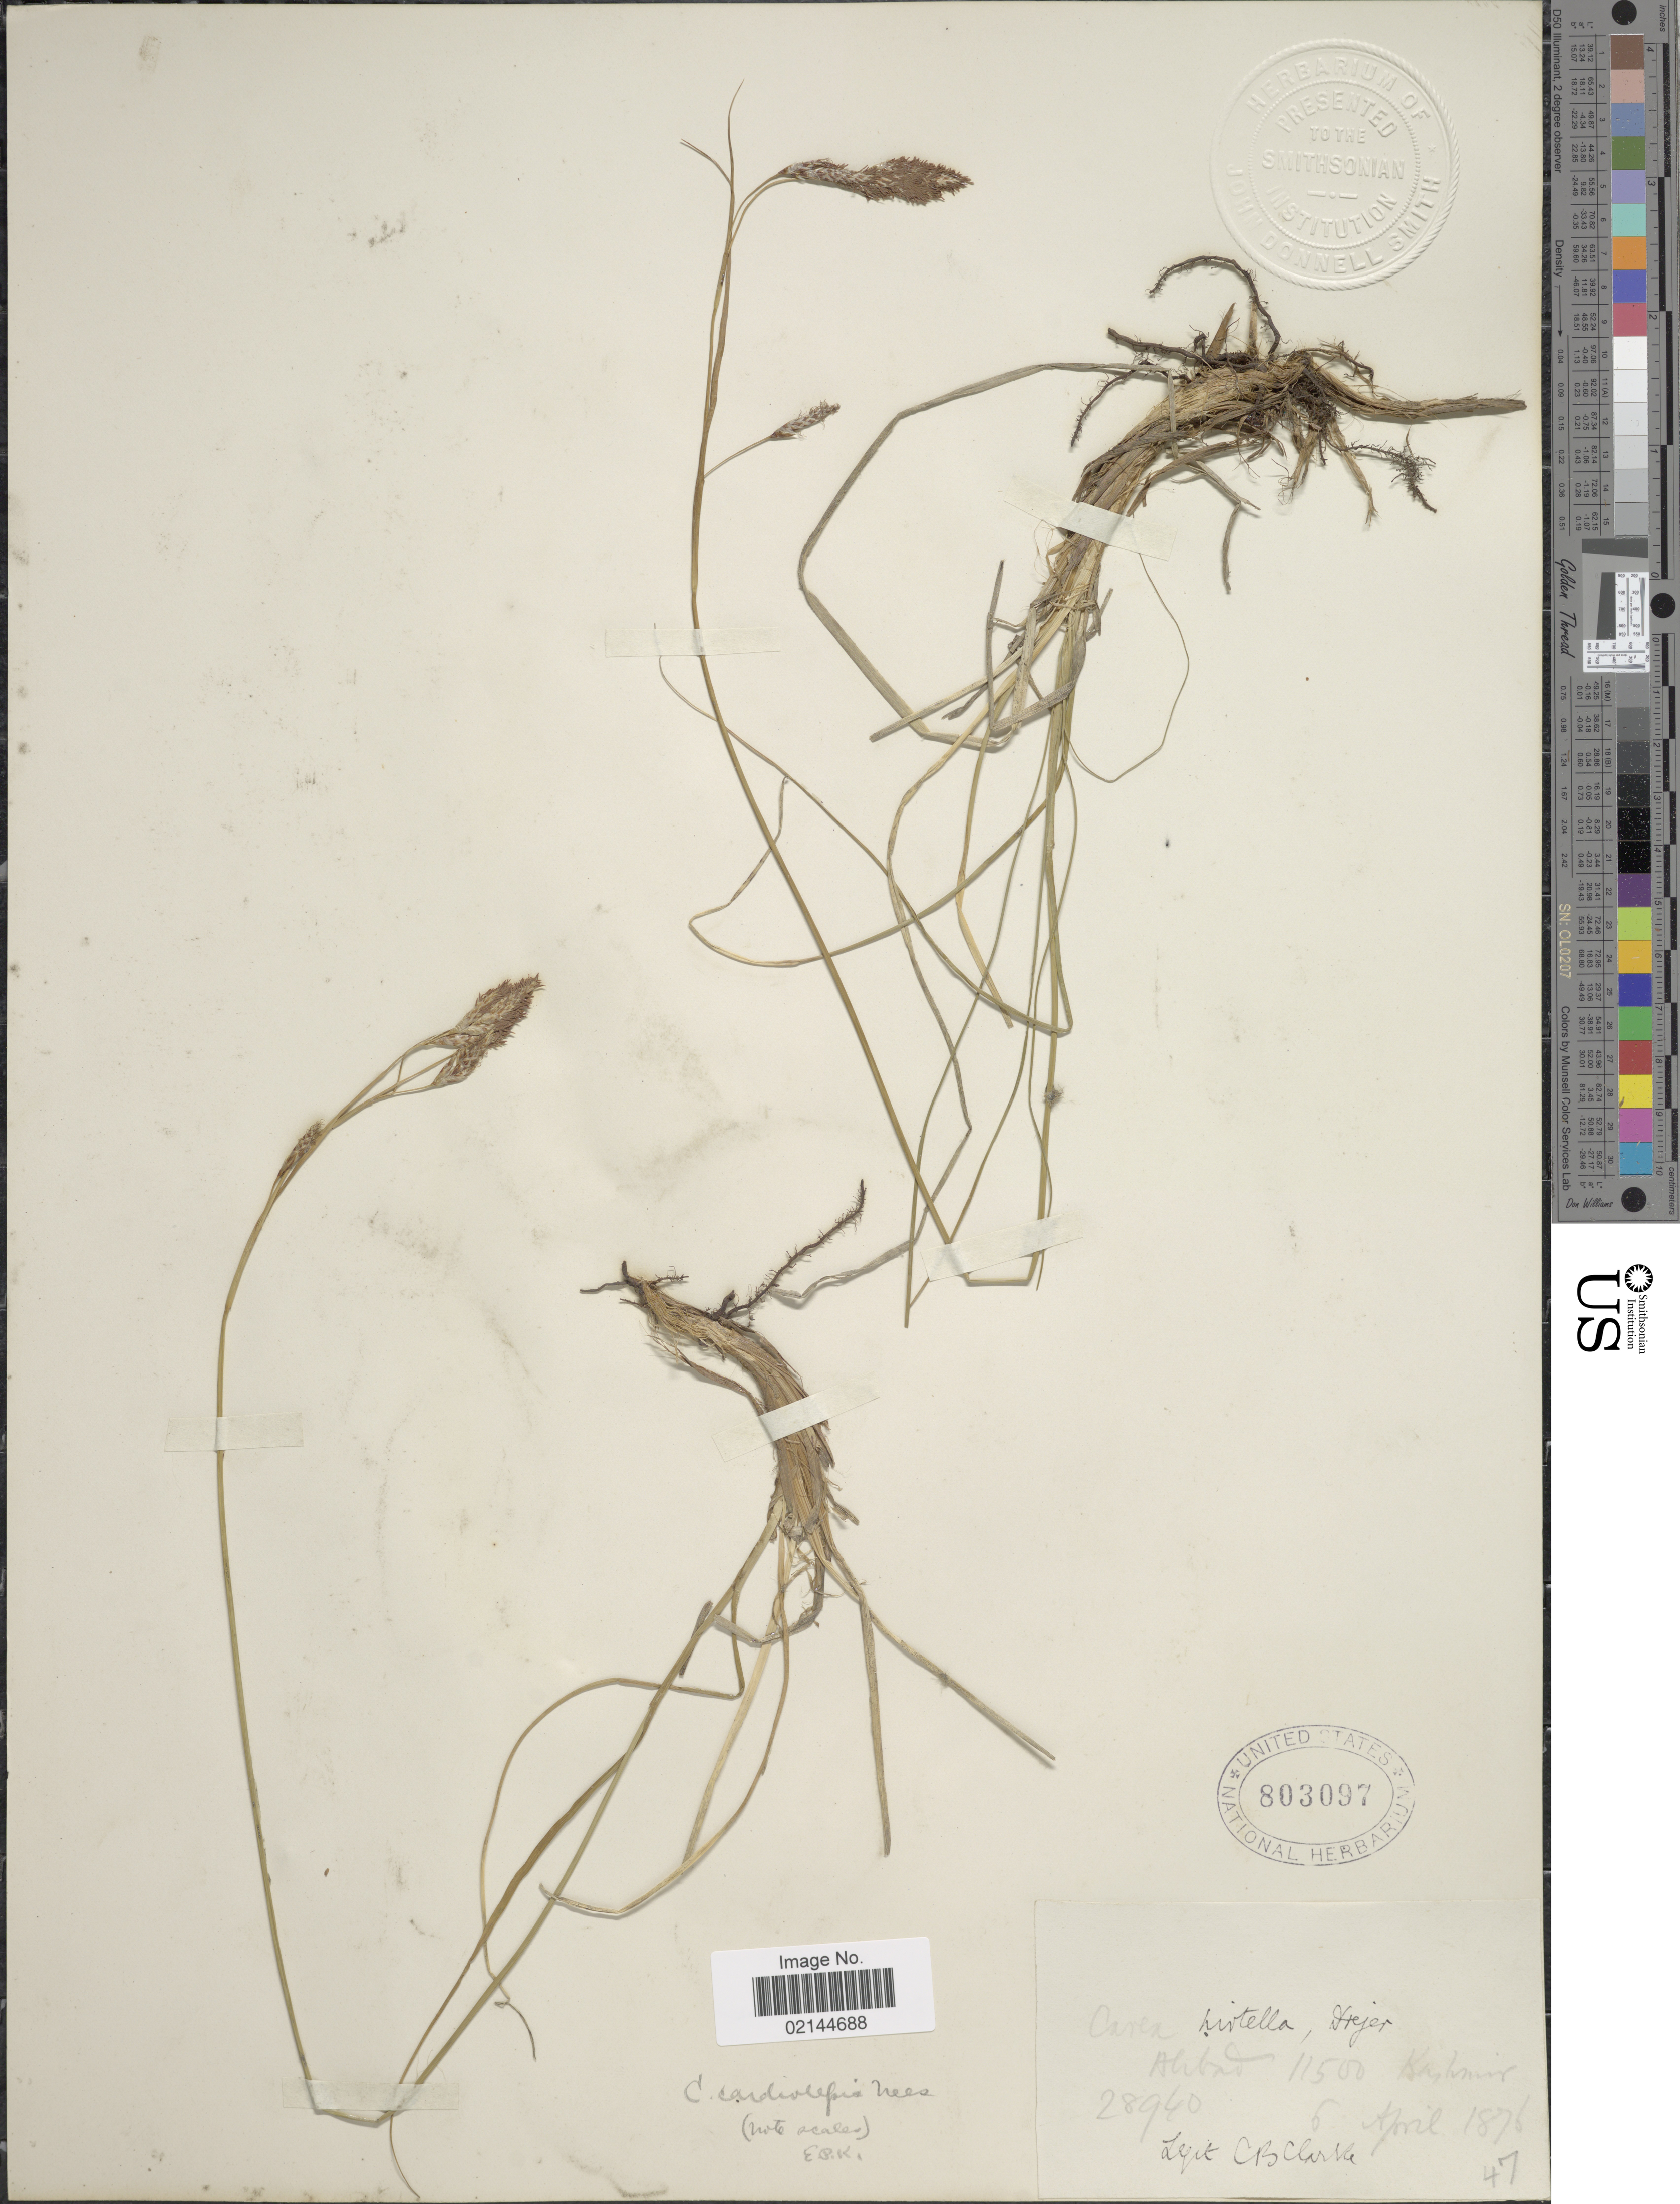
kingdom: Plantae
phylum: Tracheophyta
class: Liliopsida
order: Poales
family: Cyperaceae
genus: Carex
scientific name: Carex plectobasis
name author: V.I. Krecz.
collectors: C. B. Clarke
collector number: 28940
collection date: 1876-04-06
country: India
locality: Alibad, Kashmir [interpreted]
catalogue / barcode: US 803097